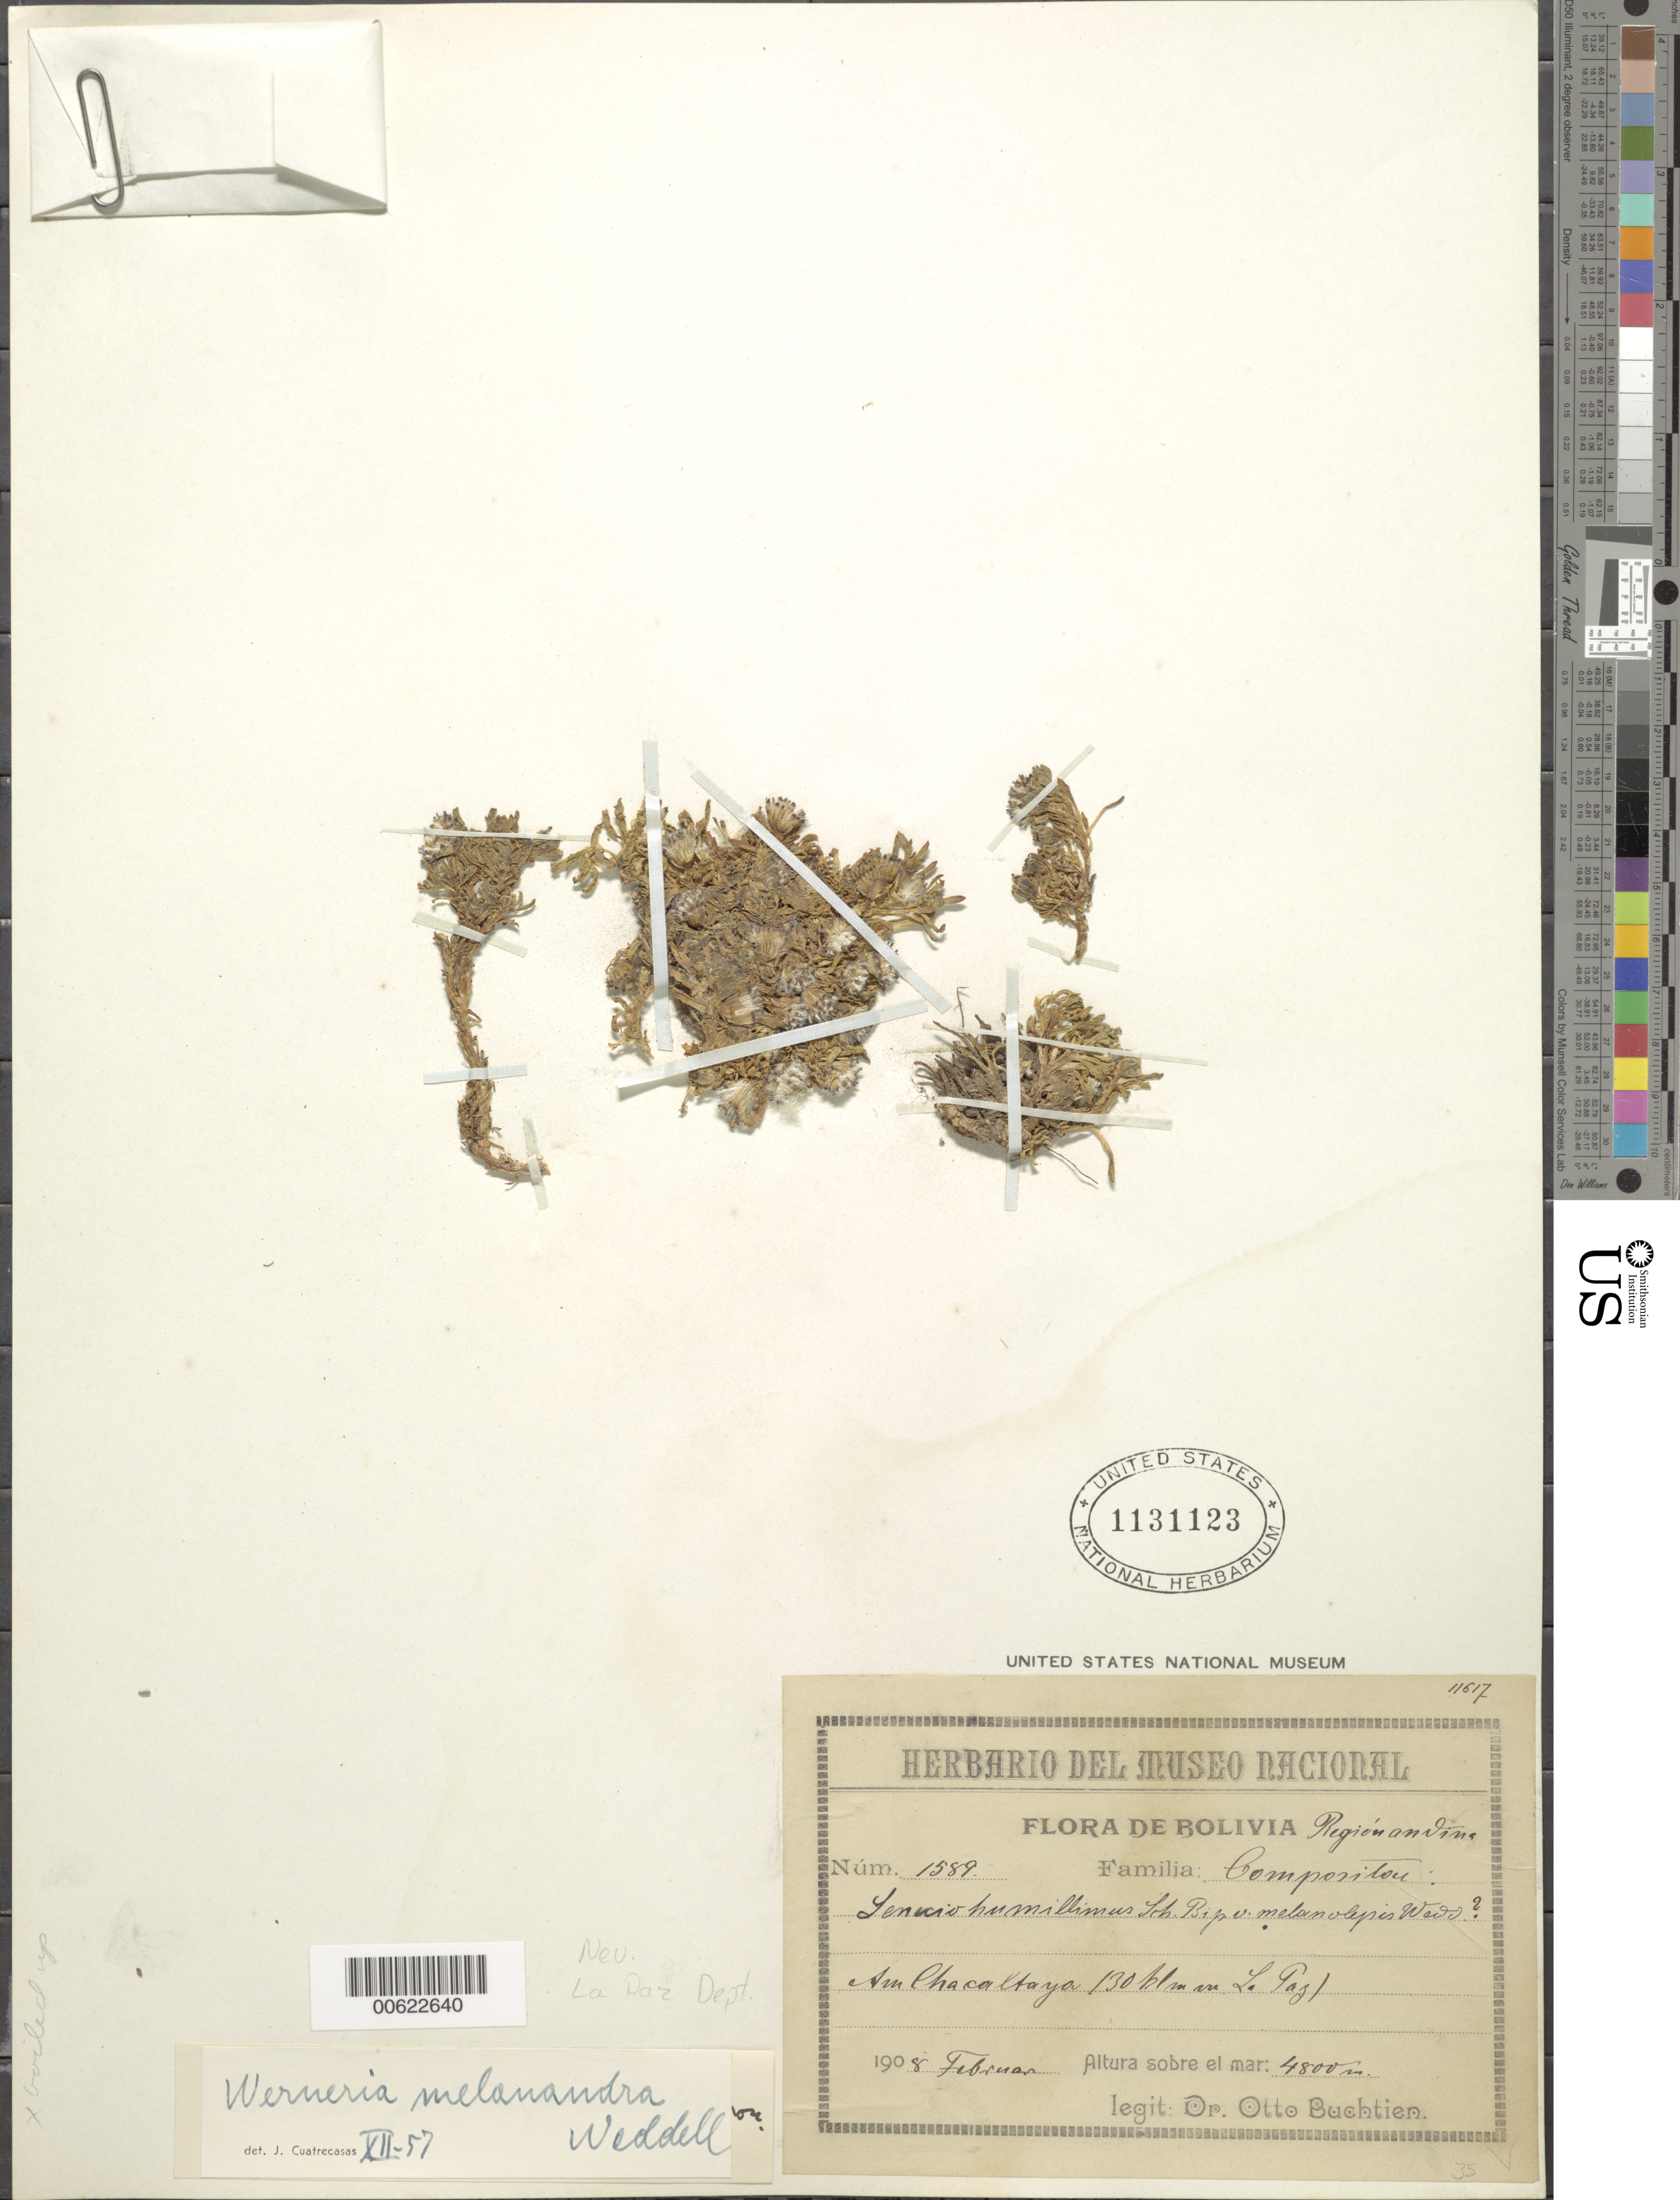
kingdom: Plantae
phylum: Tracheophyta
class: Magnoliopsida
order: Asterales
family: Asteraceae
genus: Senecio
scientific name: Senecio melanandra J. Calvo et al. ined.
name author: J. Calvo et al.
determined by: Calvo, Joel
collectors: O. Buchtien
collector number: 1589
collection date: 1908-02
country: Bolivia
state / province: La Paz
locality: Chacaltaya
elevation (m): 4800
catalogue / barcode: US 1131123